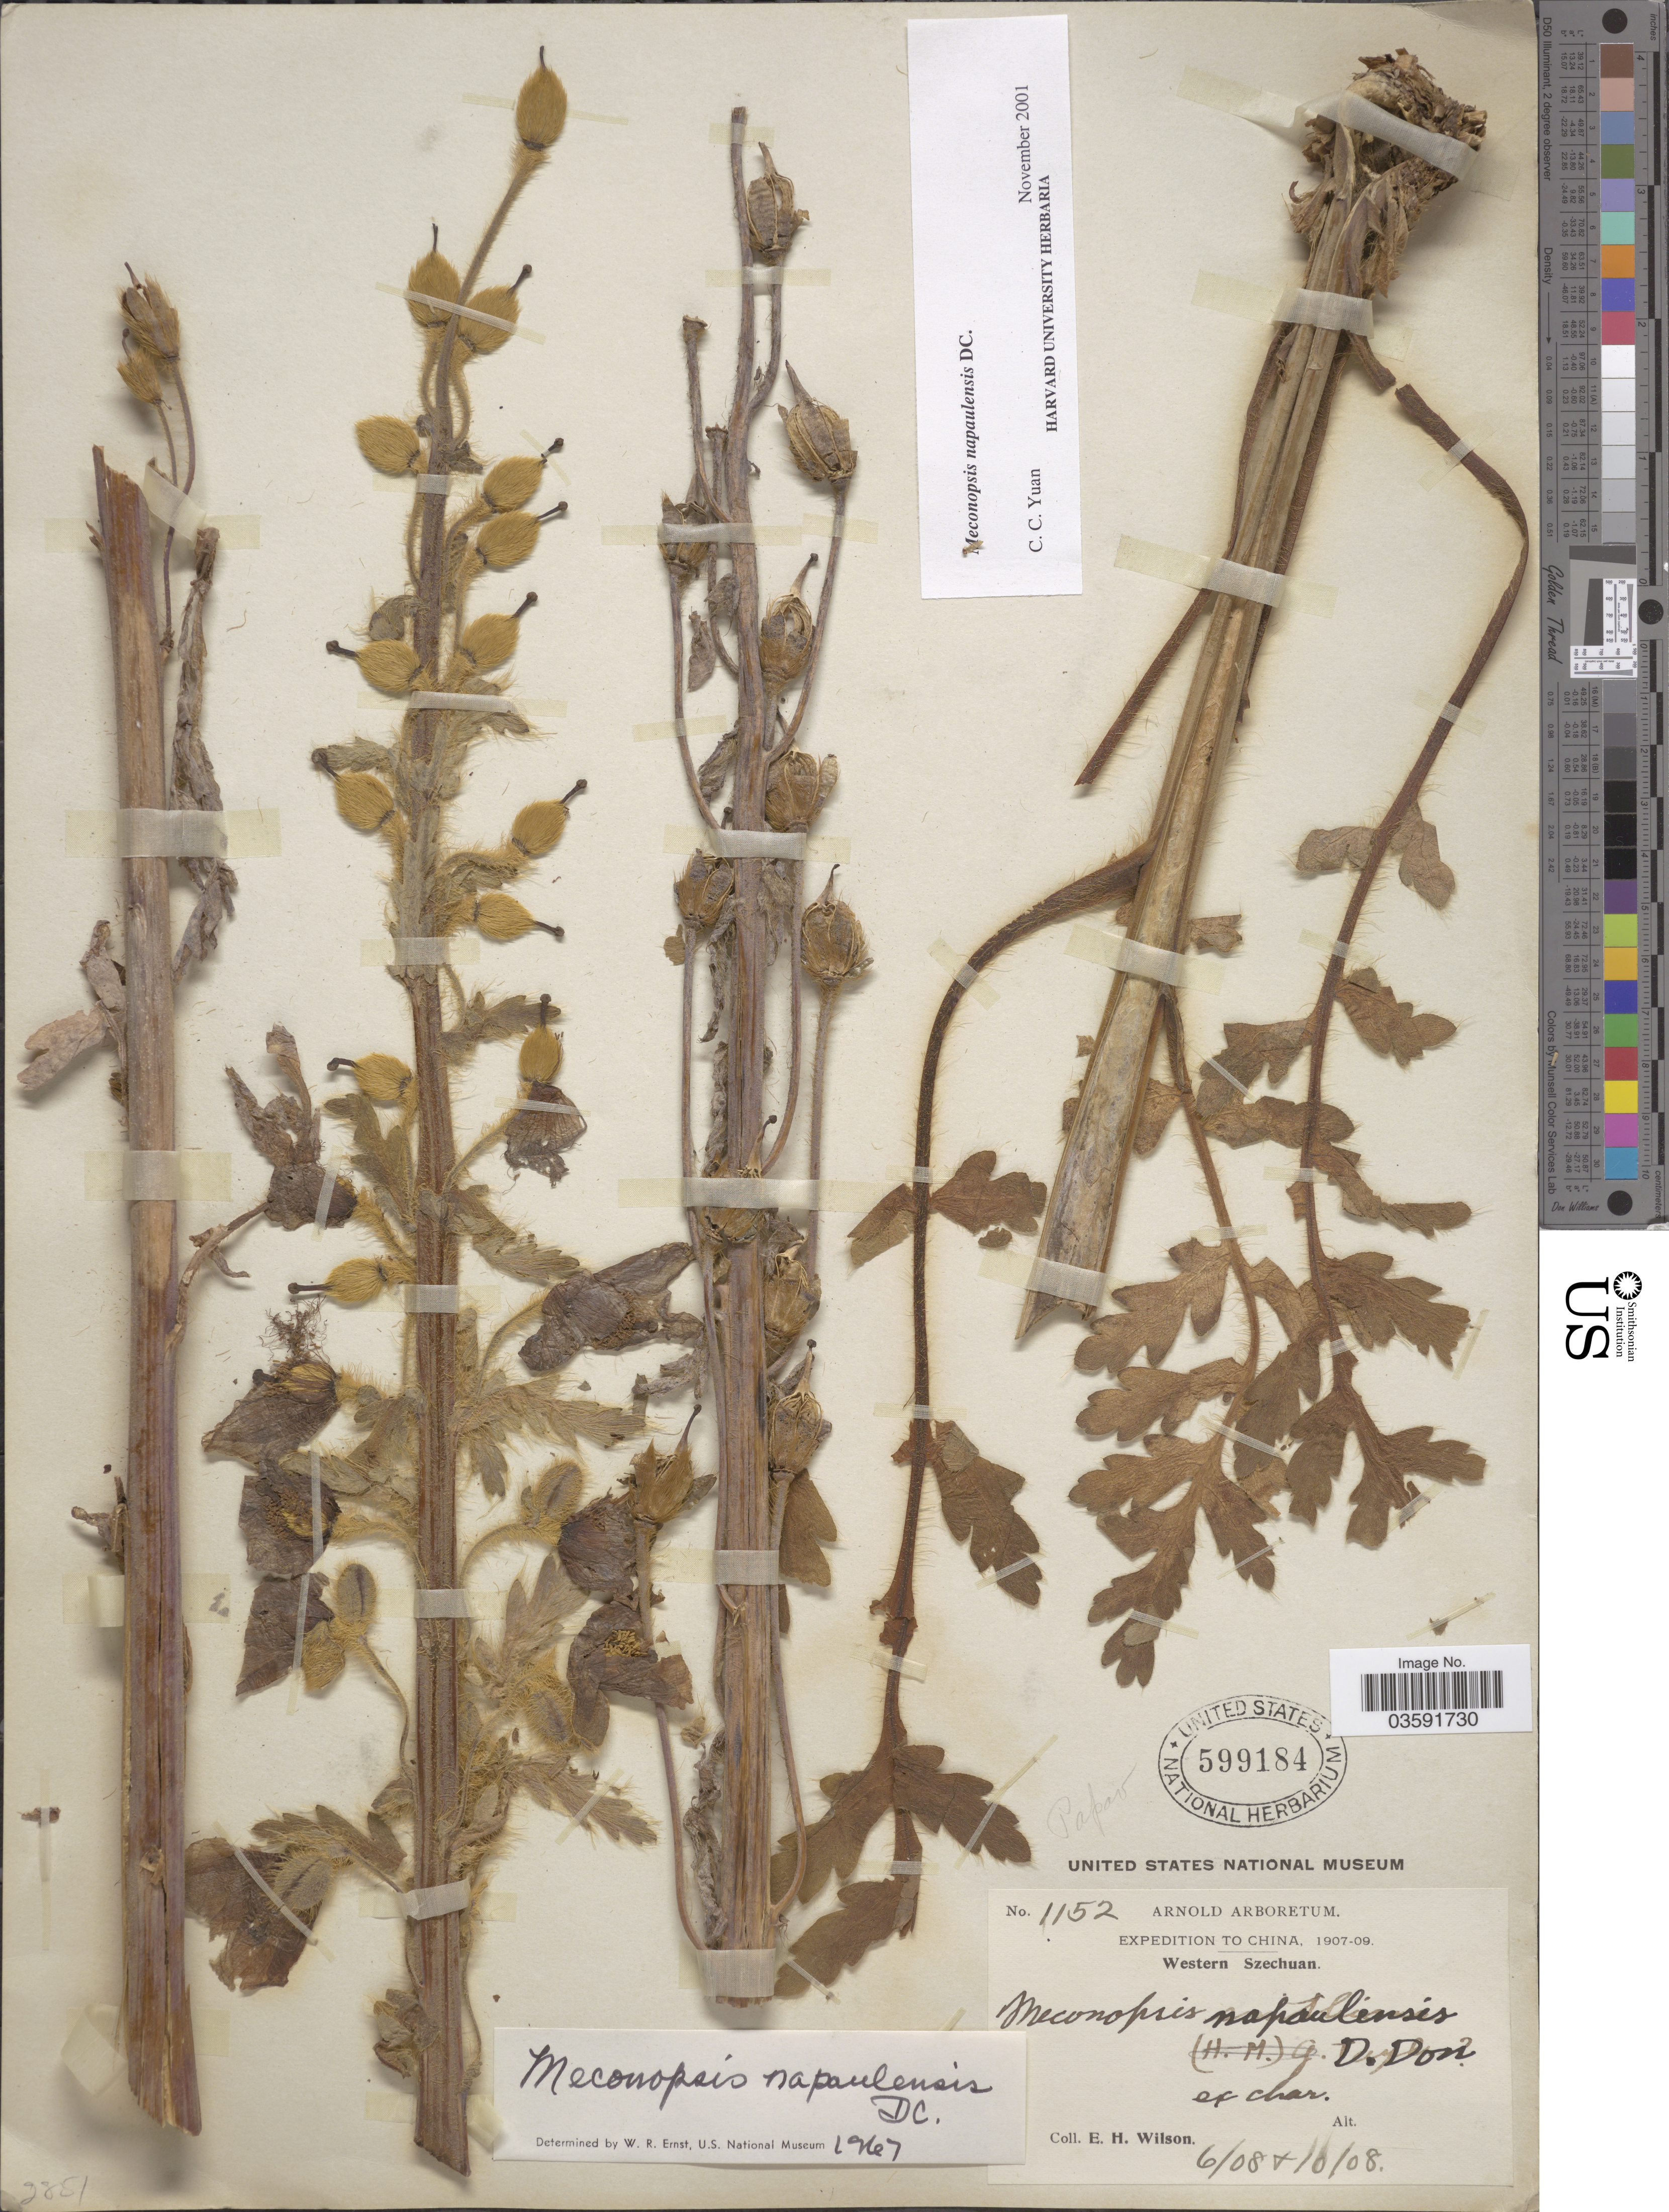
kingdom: Plantae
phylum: Tracheophyta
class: Magnoliopsida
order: Ranunculales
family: Papaveraceae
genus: Meconopsis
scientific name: Meconopsis napaulensis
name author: DC.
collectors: E. Wilson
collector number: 1152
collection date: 1908-06/1908-10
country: China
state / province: Sichuan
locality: Western Szechuan.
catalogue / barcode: US 599184